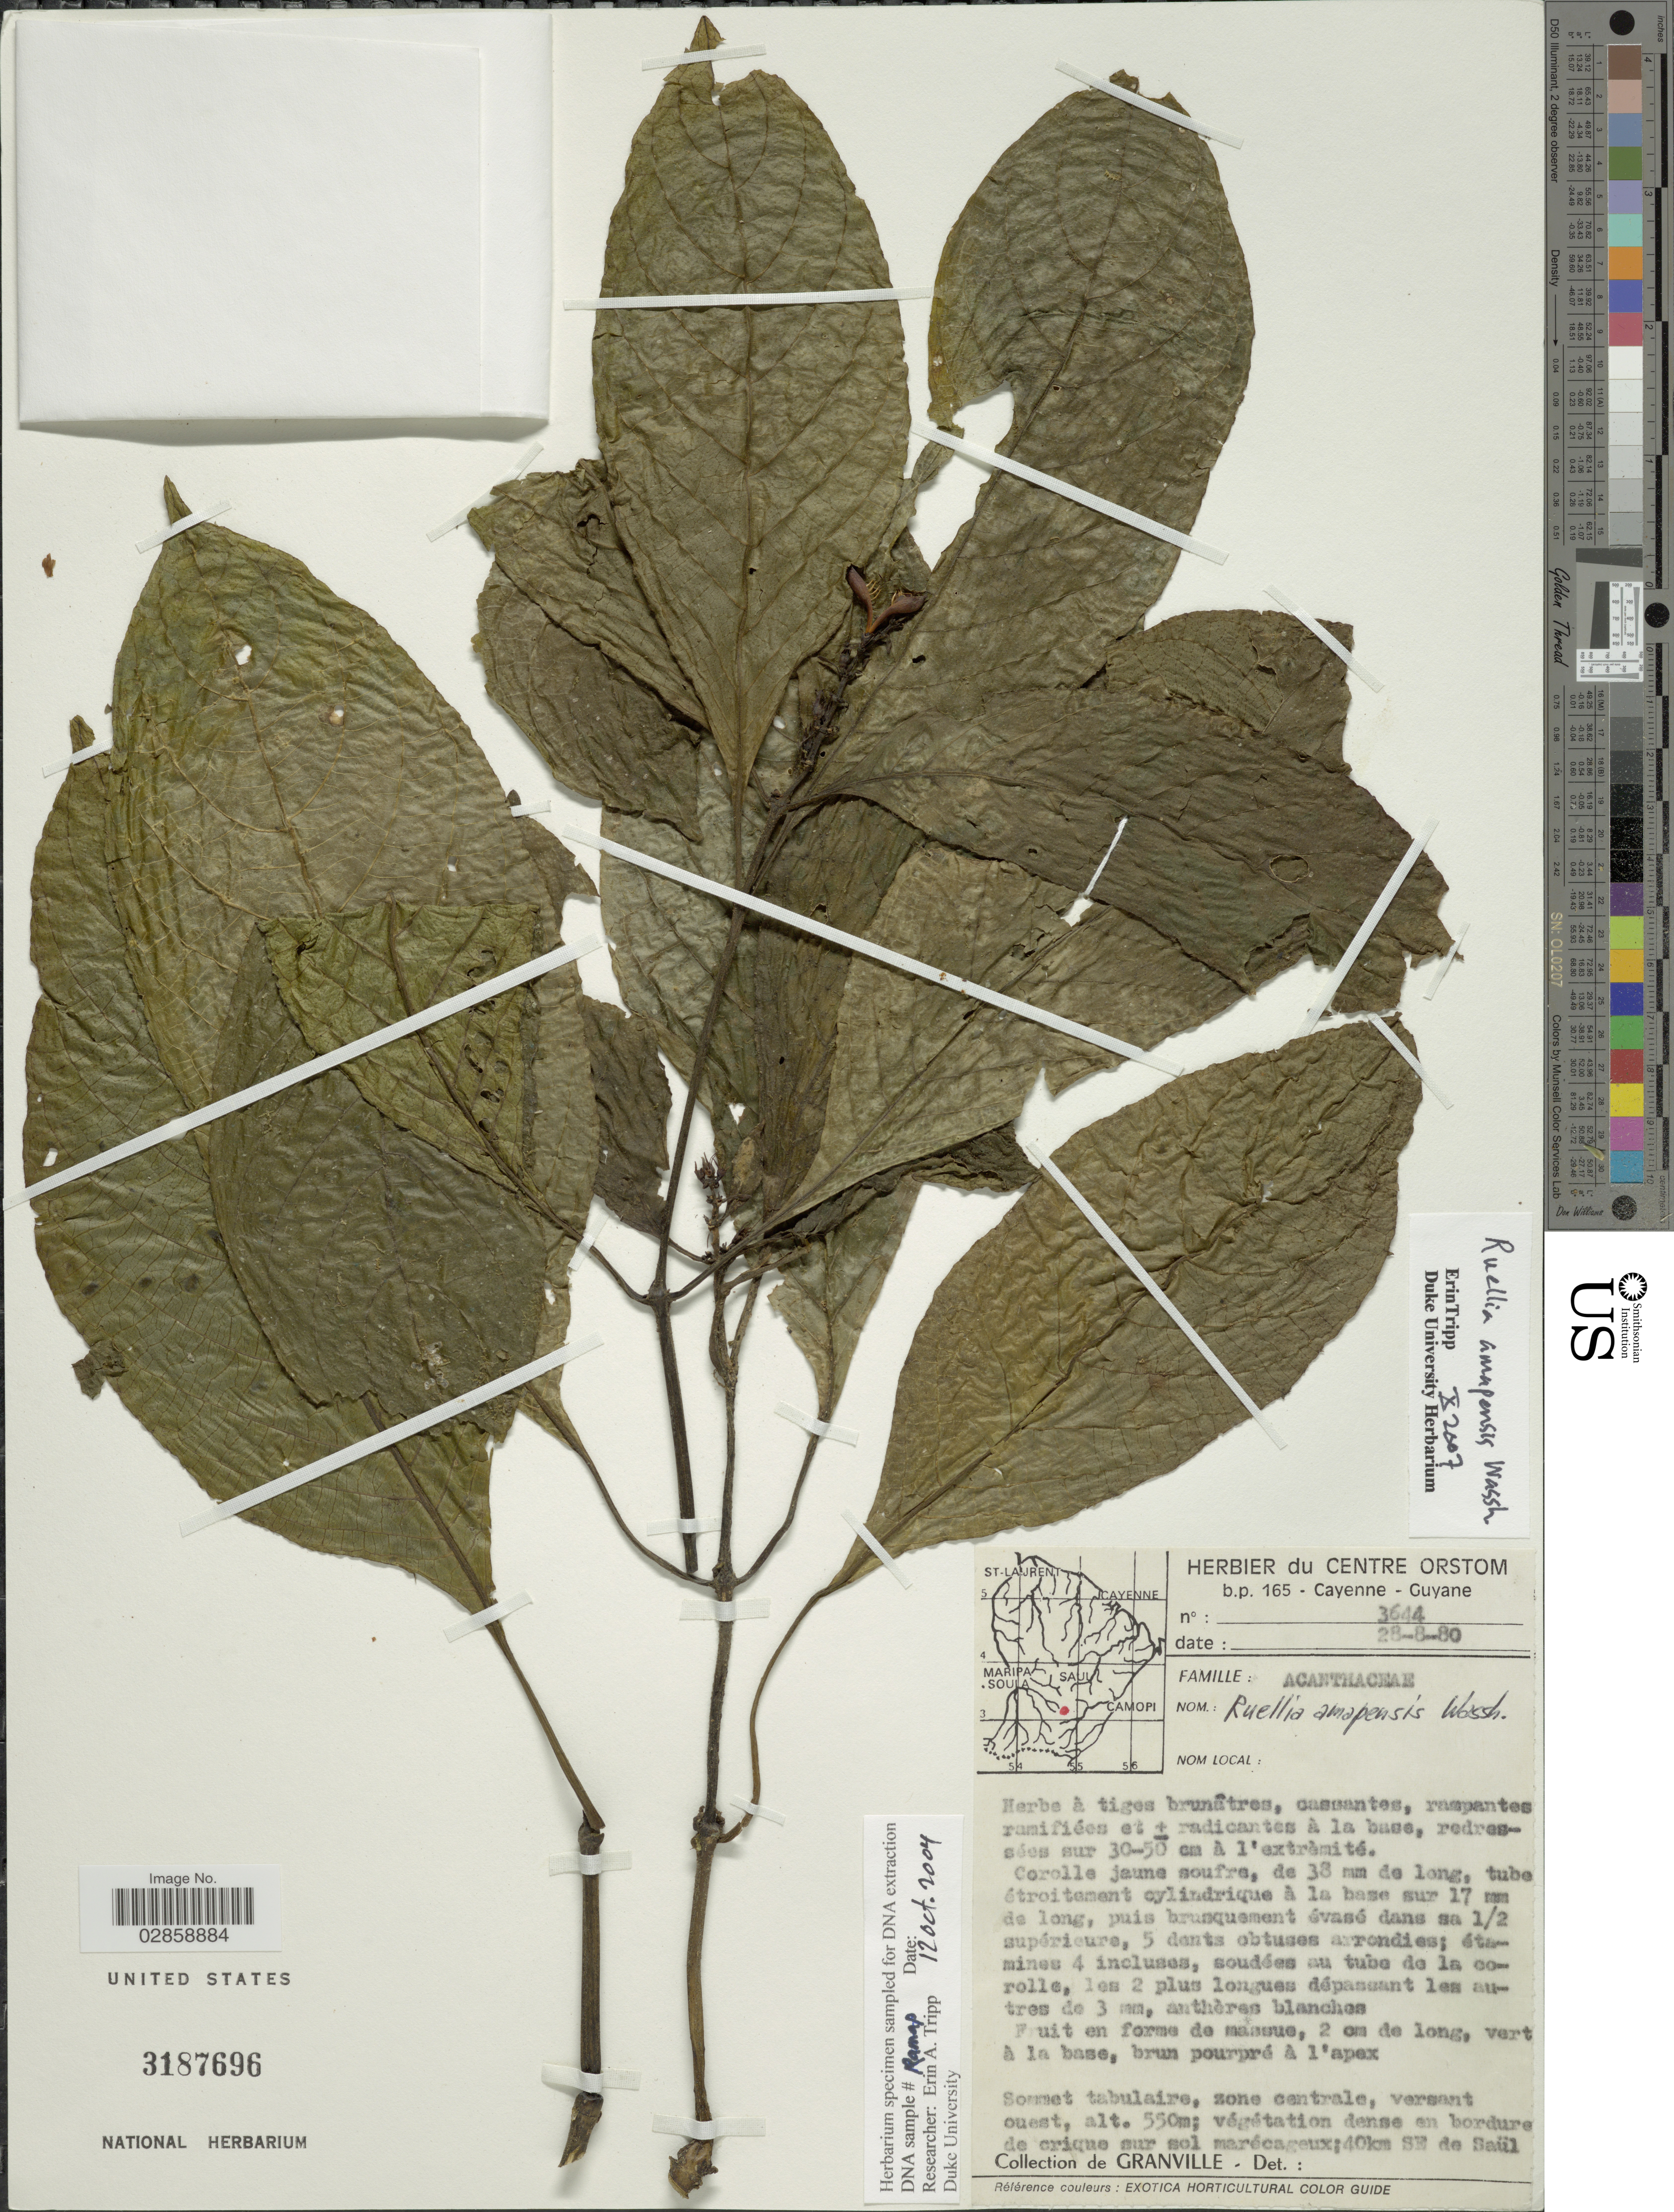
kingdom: Plantae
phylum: Tracheophyta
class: Magnoliopsida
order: Lamiales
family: Acanthaceae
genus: Ruellia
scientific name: Ruellia amapensis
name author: Wassh.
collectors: Granville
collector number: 3644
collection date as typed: Transcribed d/m/y: 28/8/80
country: French Guiana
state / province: Cayenne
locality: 40 km SE de Saül.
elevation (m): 550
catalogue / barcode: US 3187696